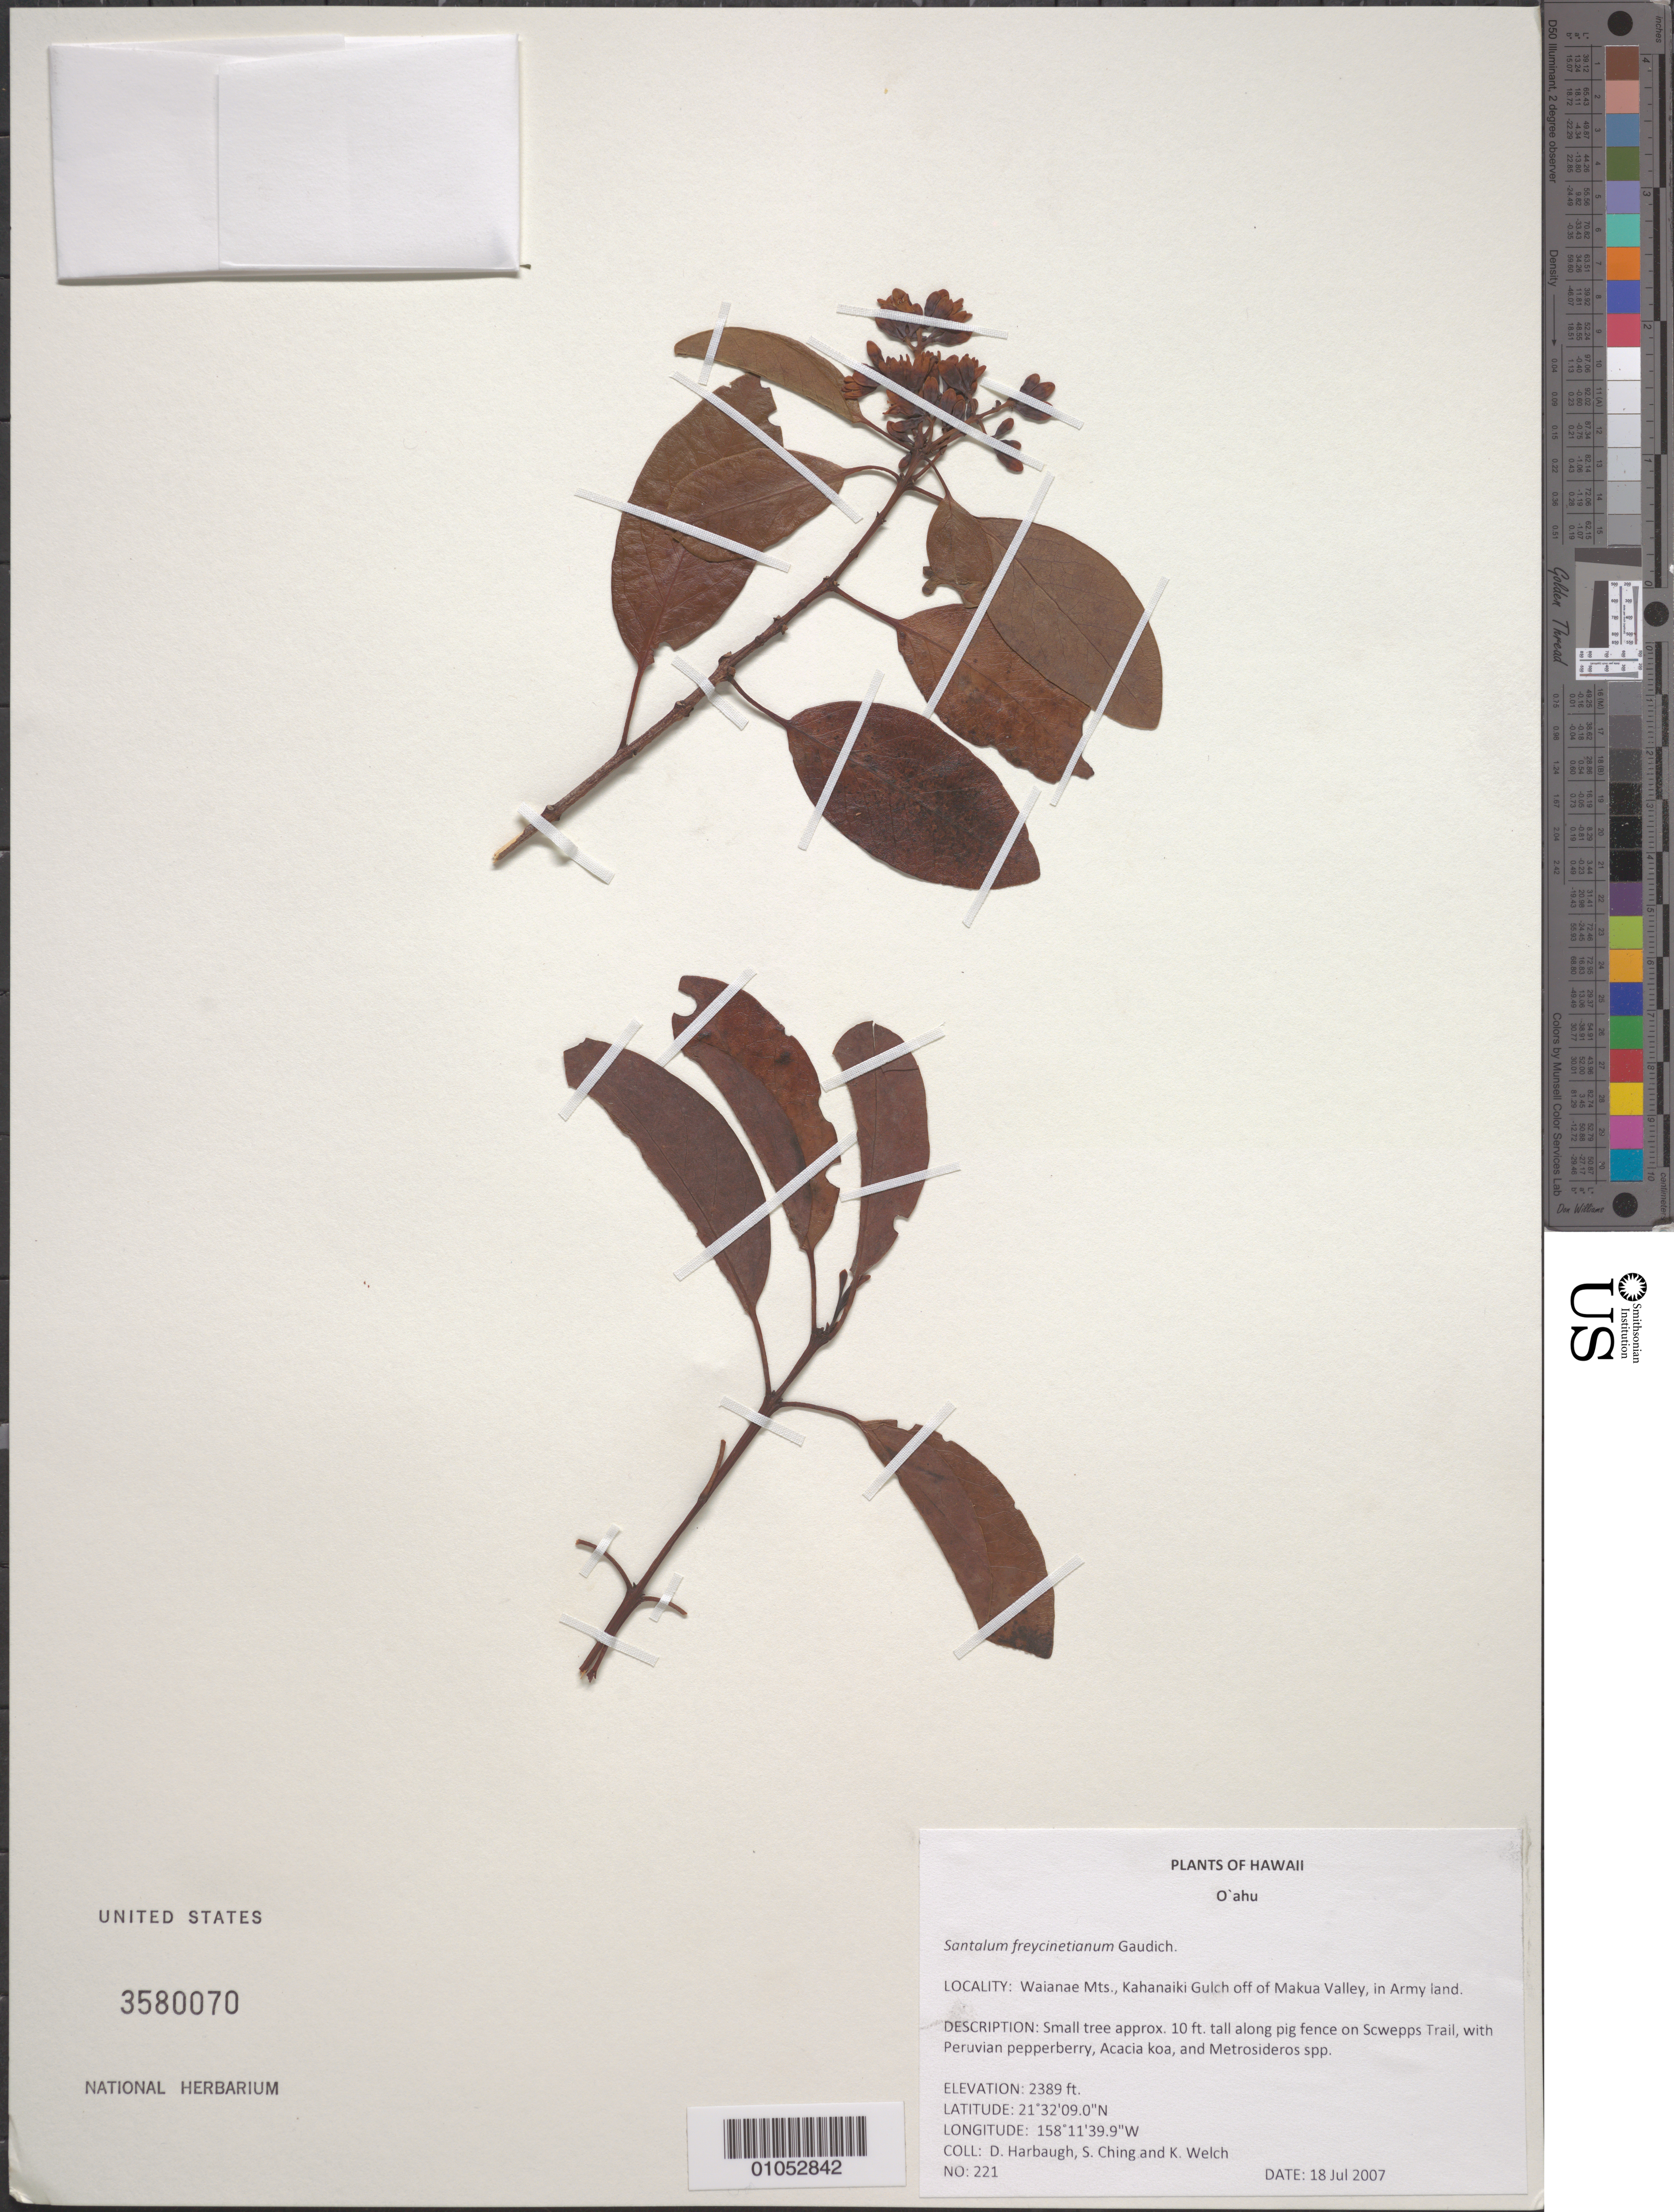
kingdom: Plantae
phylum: Tracheophyta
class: Magnoliopsida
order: Santalales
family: Santalaceae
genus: Santalum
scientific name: Santalum freycinetianum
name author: Gaudich.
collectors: D. Harbaugh, S. Ching & K. Welch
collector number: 221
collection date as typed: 18 Jul 2007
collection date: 2007-07-18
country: United States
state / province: Hawaii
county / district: Honolulu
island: Oahu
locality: Waianae Mts., Kahanaiki Gulch off of Makua Valley, in Army land.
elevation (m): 728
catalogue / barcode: US 3580070